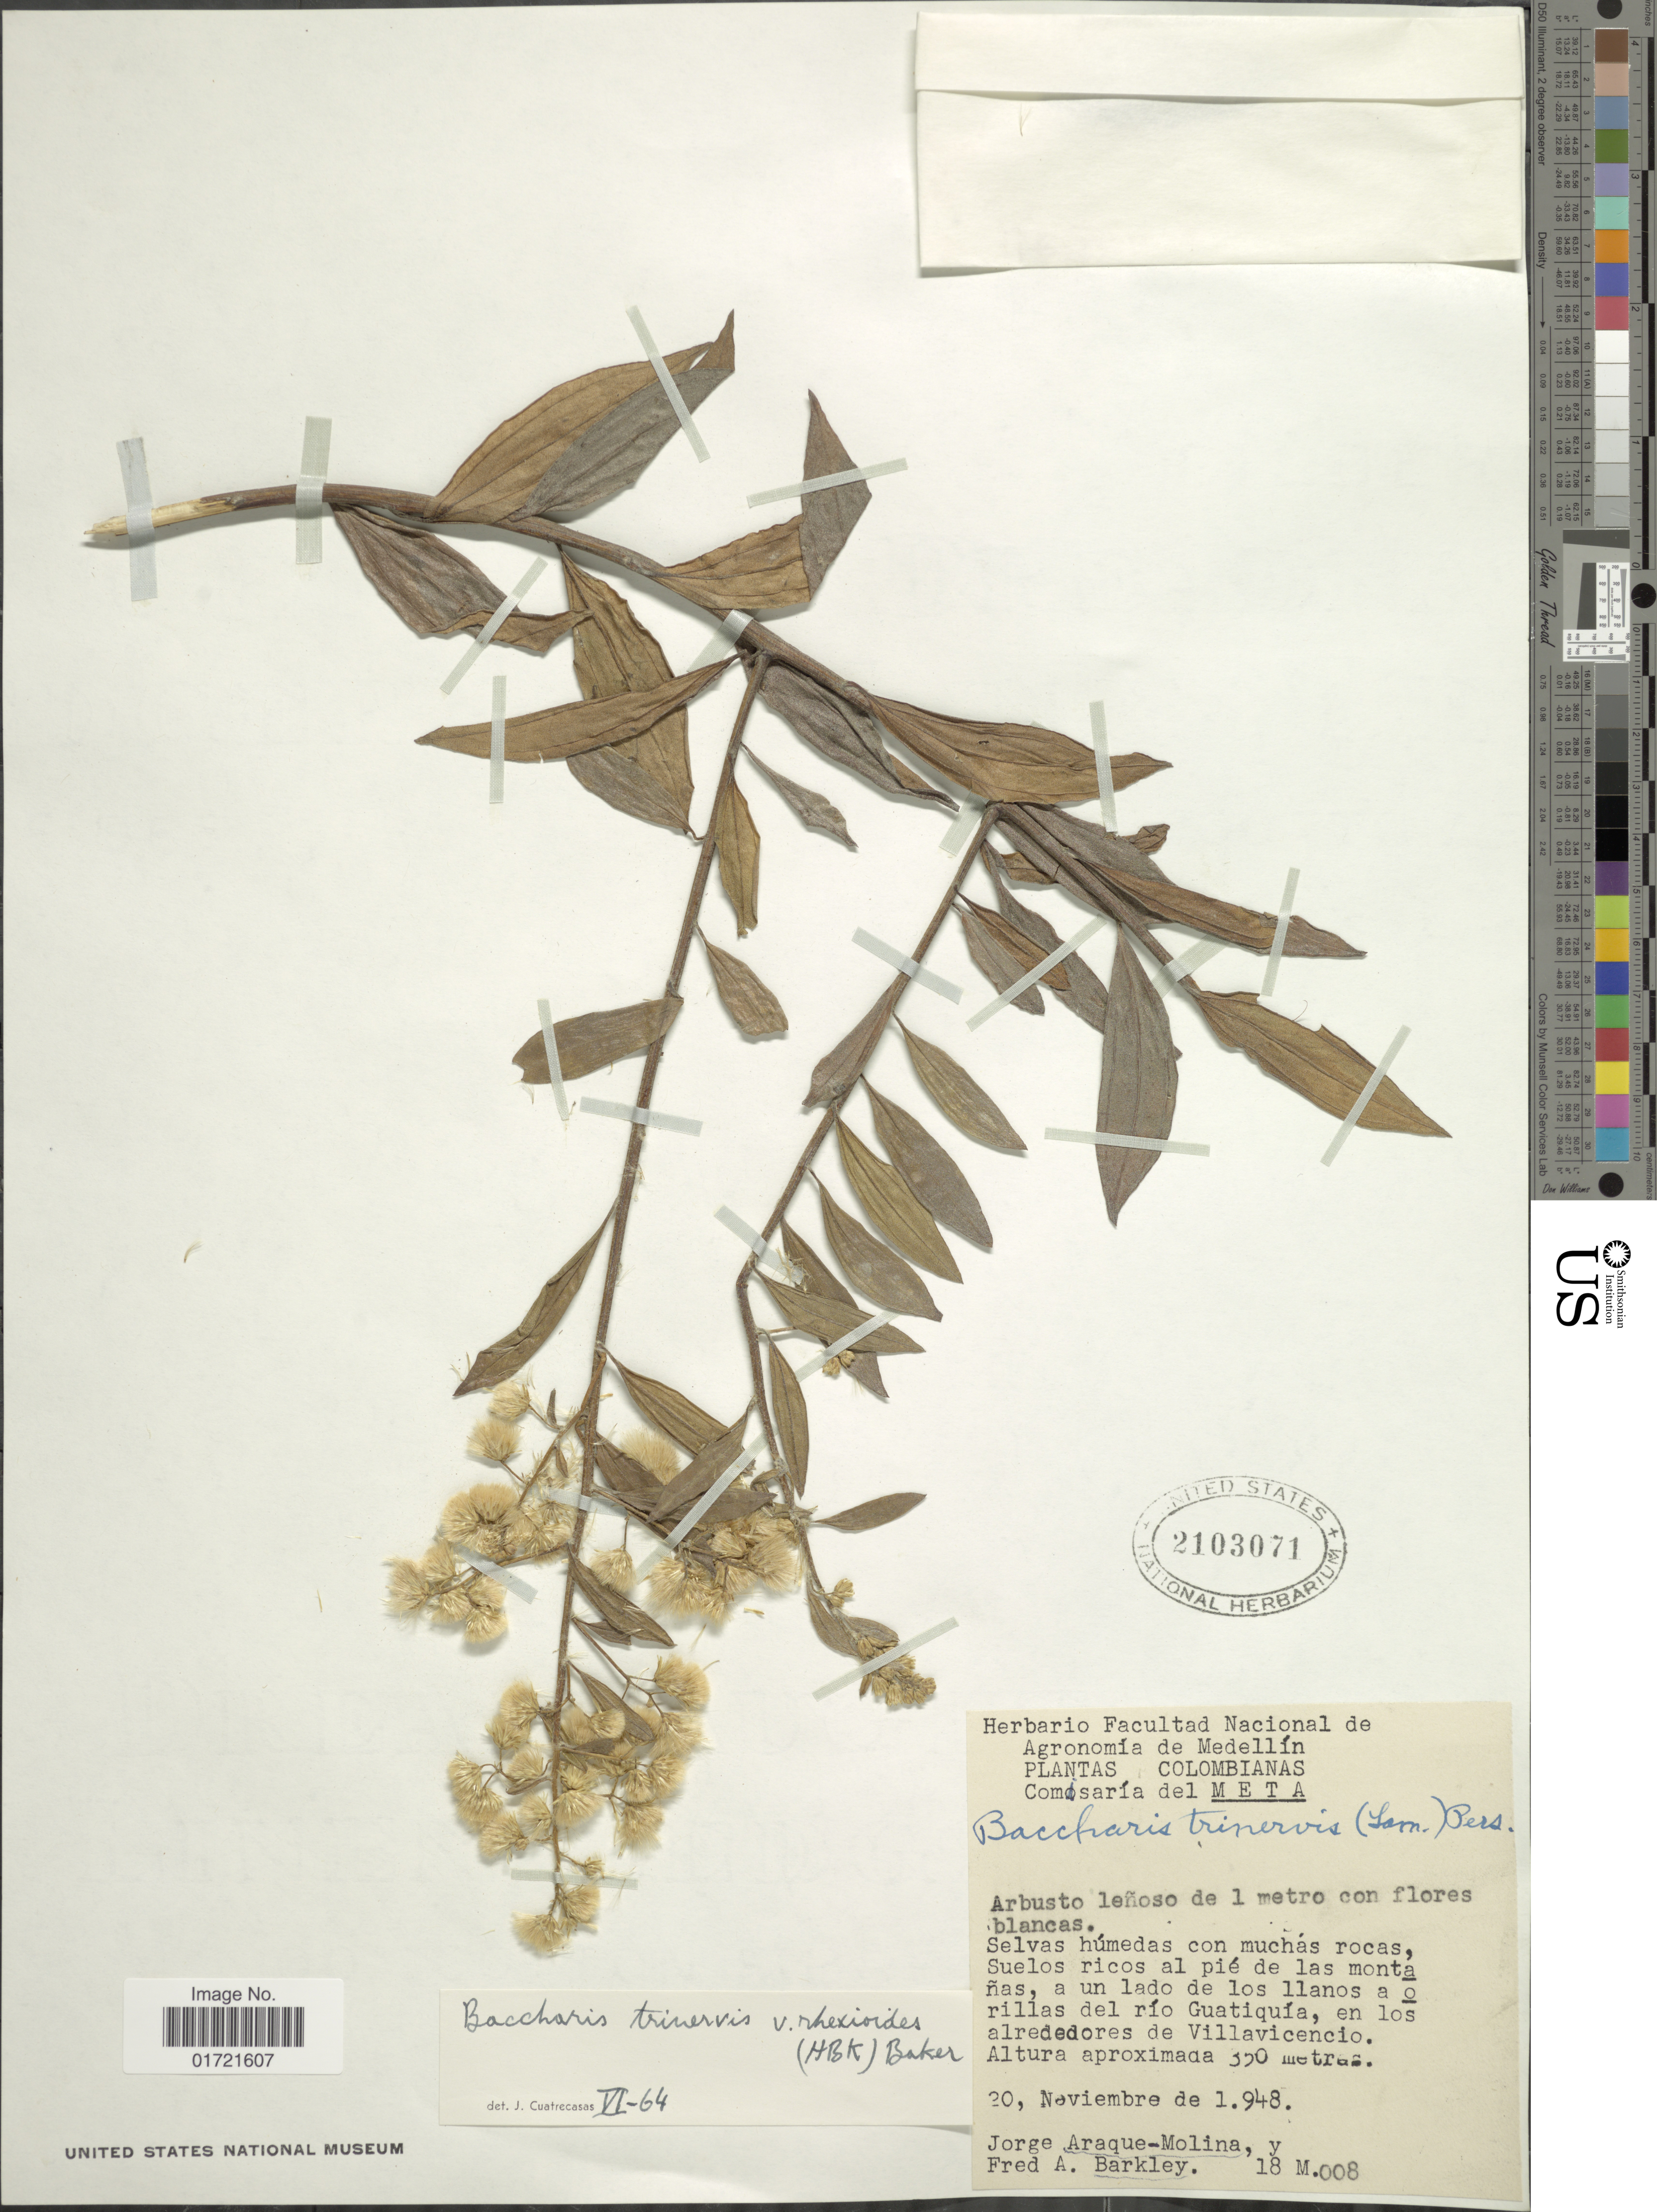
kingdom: Plantae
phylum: Tracheophyta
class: Magnoliopsida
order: Asterales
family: Asteraceae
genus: Baccharis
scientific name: Baccharis trinervis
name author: (Lam.) Pers.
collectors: J. Araque Molina & F. A. Barkley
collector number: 18M008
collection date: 1948-11-20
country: Colombia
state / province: Meta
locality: Selvas humedas con muchas rocas, Suelos ricos al pie de las montanas, a un lado de los llanos a orillas del rio Guatiquia, en los alrededores de Villavicencio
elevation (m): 350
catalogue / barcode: US 2103071